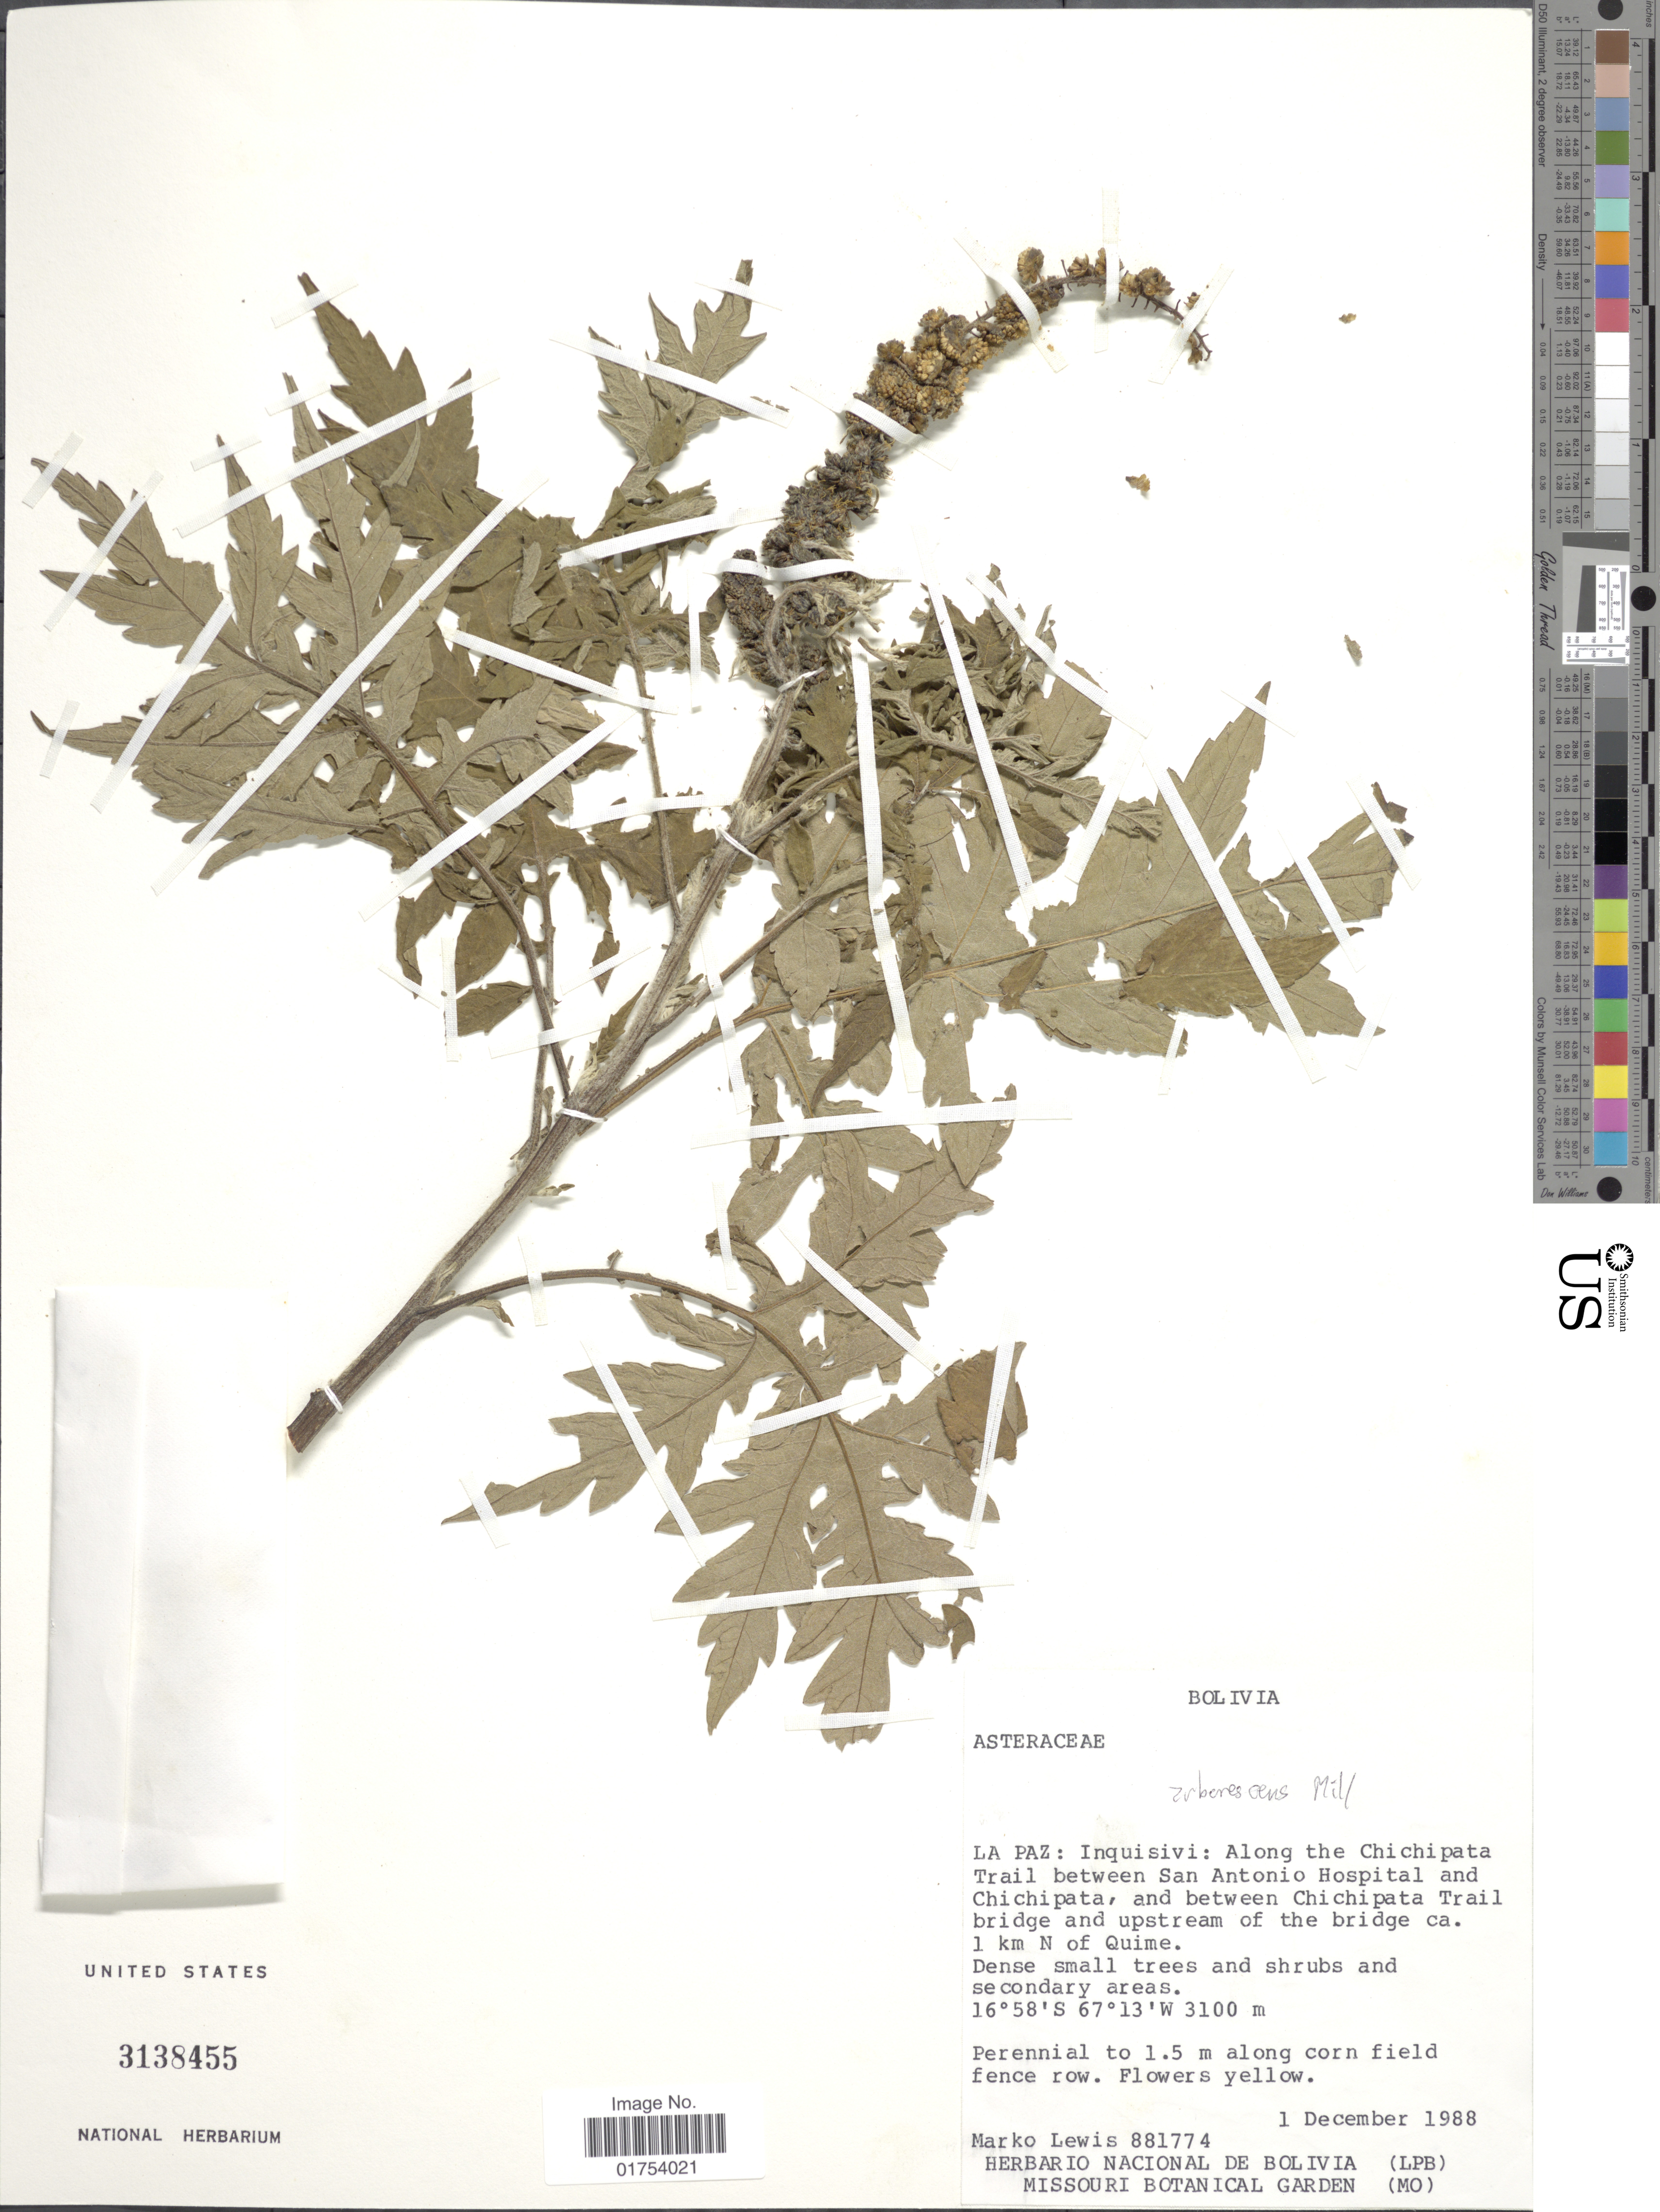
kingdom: Plantae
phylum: Tracheophyta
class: Magnoliopsida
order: Asterales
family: Asteraceae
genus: Ambrosia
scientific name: Ambrosia arborescens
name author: Mill.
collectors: M. A. Lewis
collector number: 881774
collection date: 1988-12-01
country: Bolivia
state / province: La Paz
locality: Inquisivi: Along the Chichipata. Trail between San Antonio Hospital and Chichipata, and between Chichipata Trail bridge and upstream of the bridge ca. 1 km N of Quime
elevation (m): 3100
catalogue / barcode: US 3138455